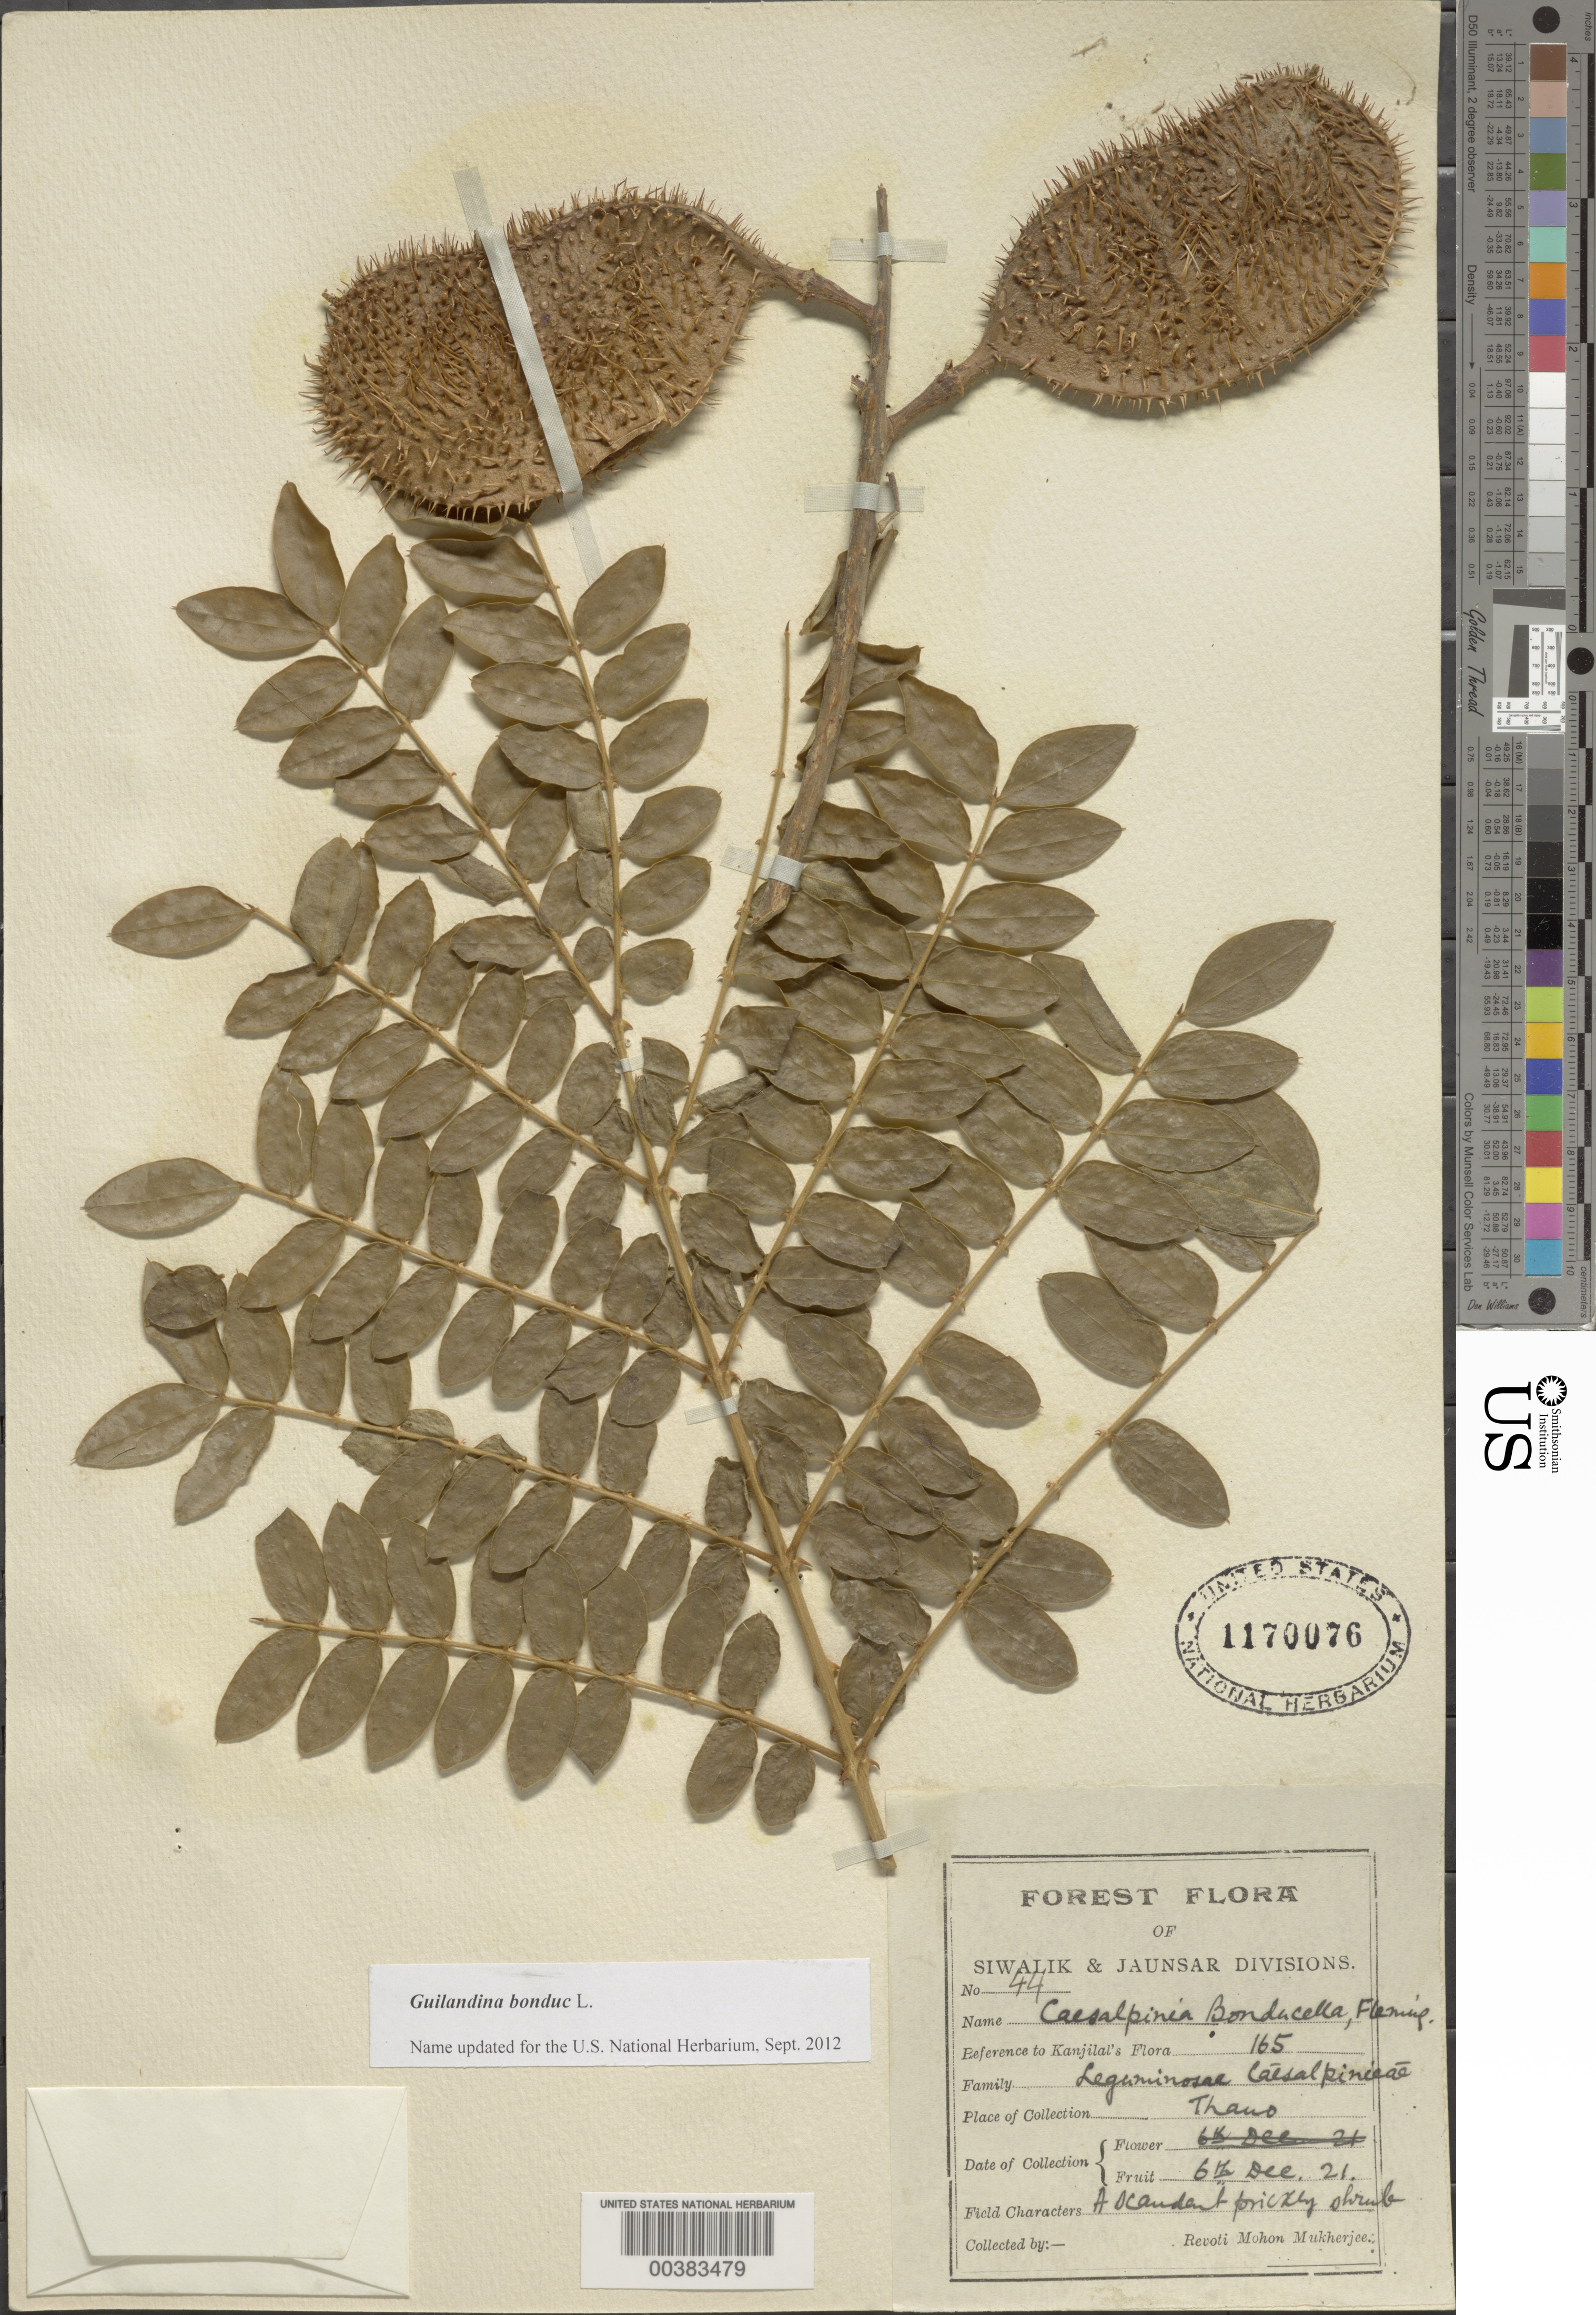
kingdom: Plantae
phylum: Tracheophyta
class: Magnoliopsida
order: Fabales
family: Fabaceae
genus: Guilandina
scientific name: Guilandina bonduc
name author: L.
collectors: R. Mukherjee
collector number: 44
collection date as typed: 06 Dec 1921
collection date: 1921-12-06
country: India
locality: Thano; siwalik and jaunsar div.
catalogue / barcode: US 1170076